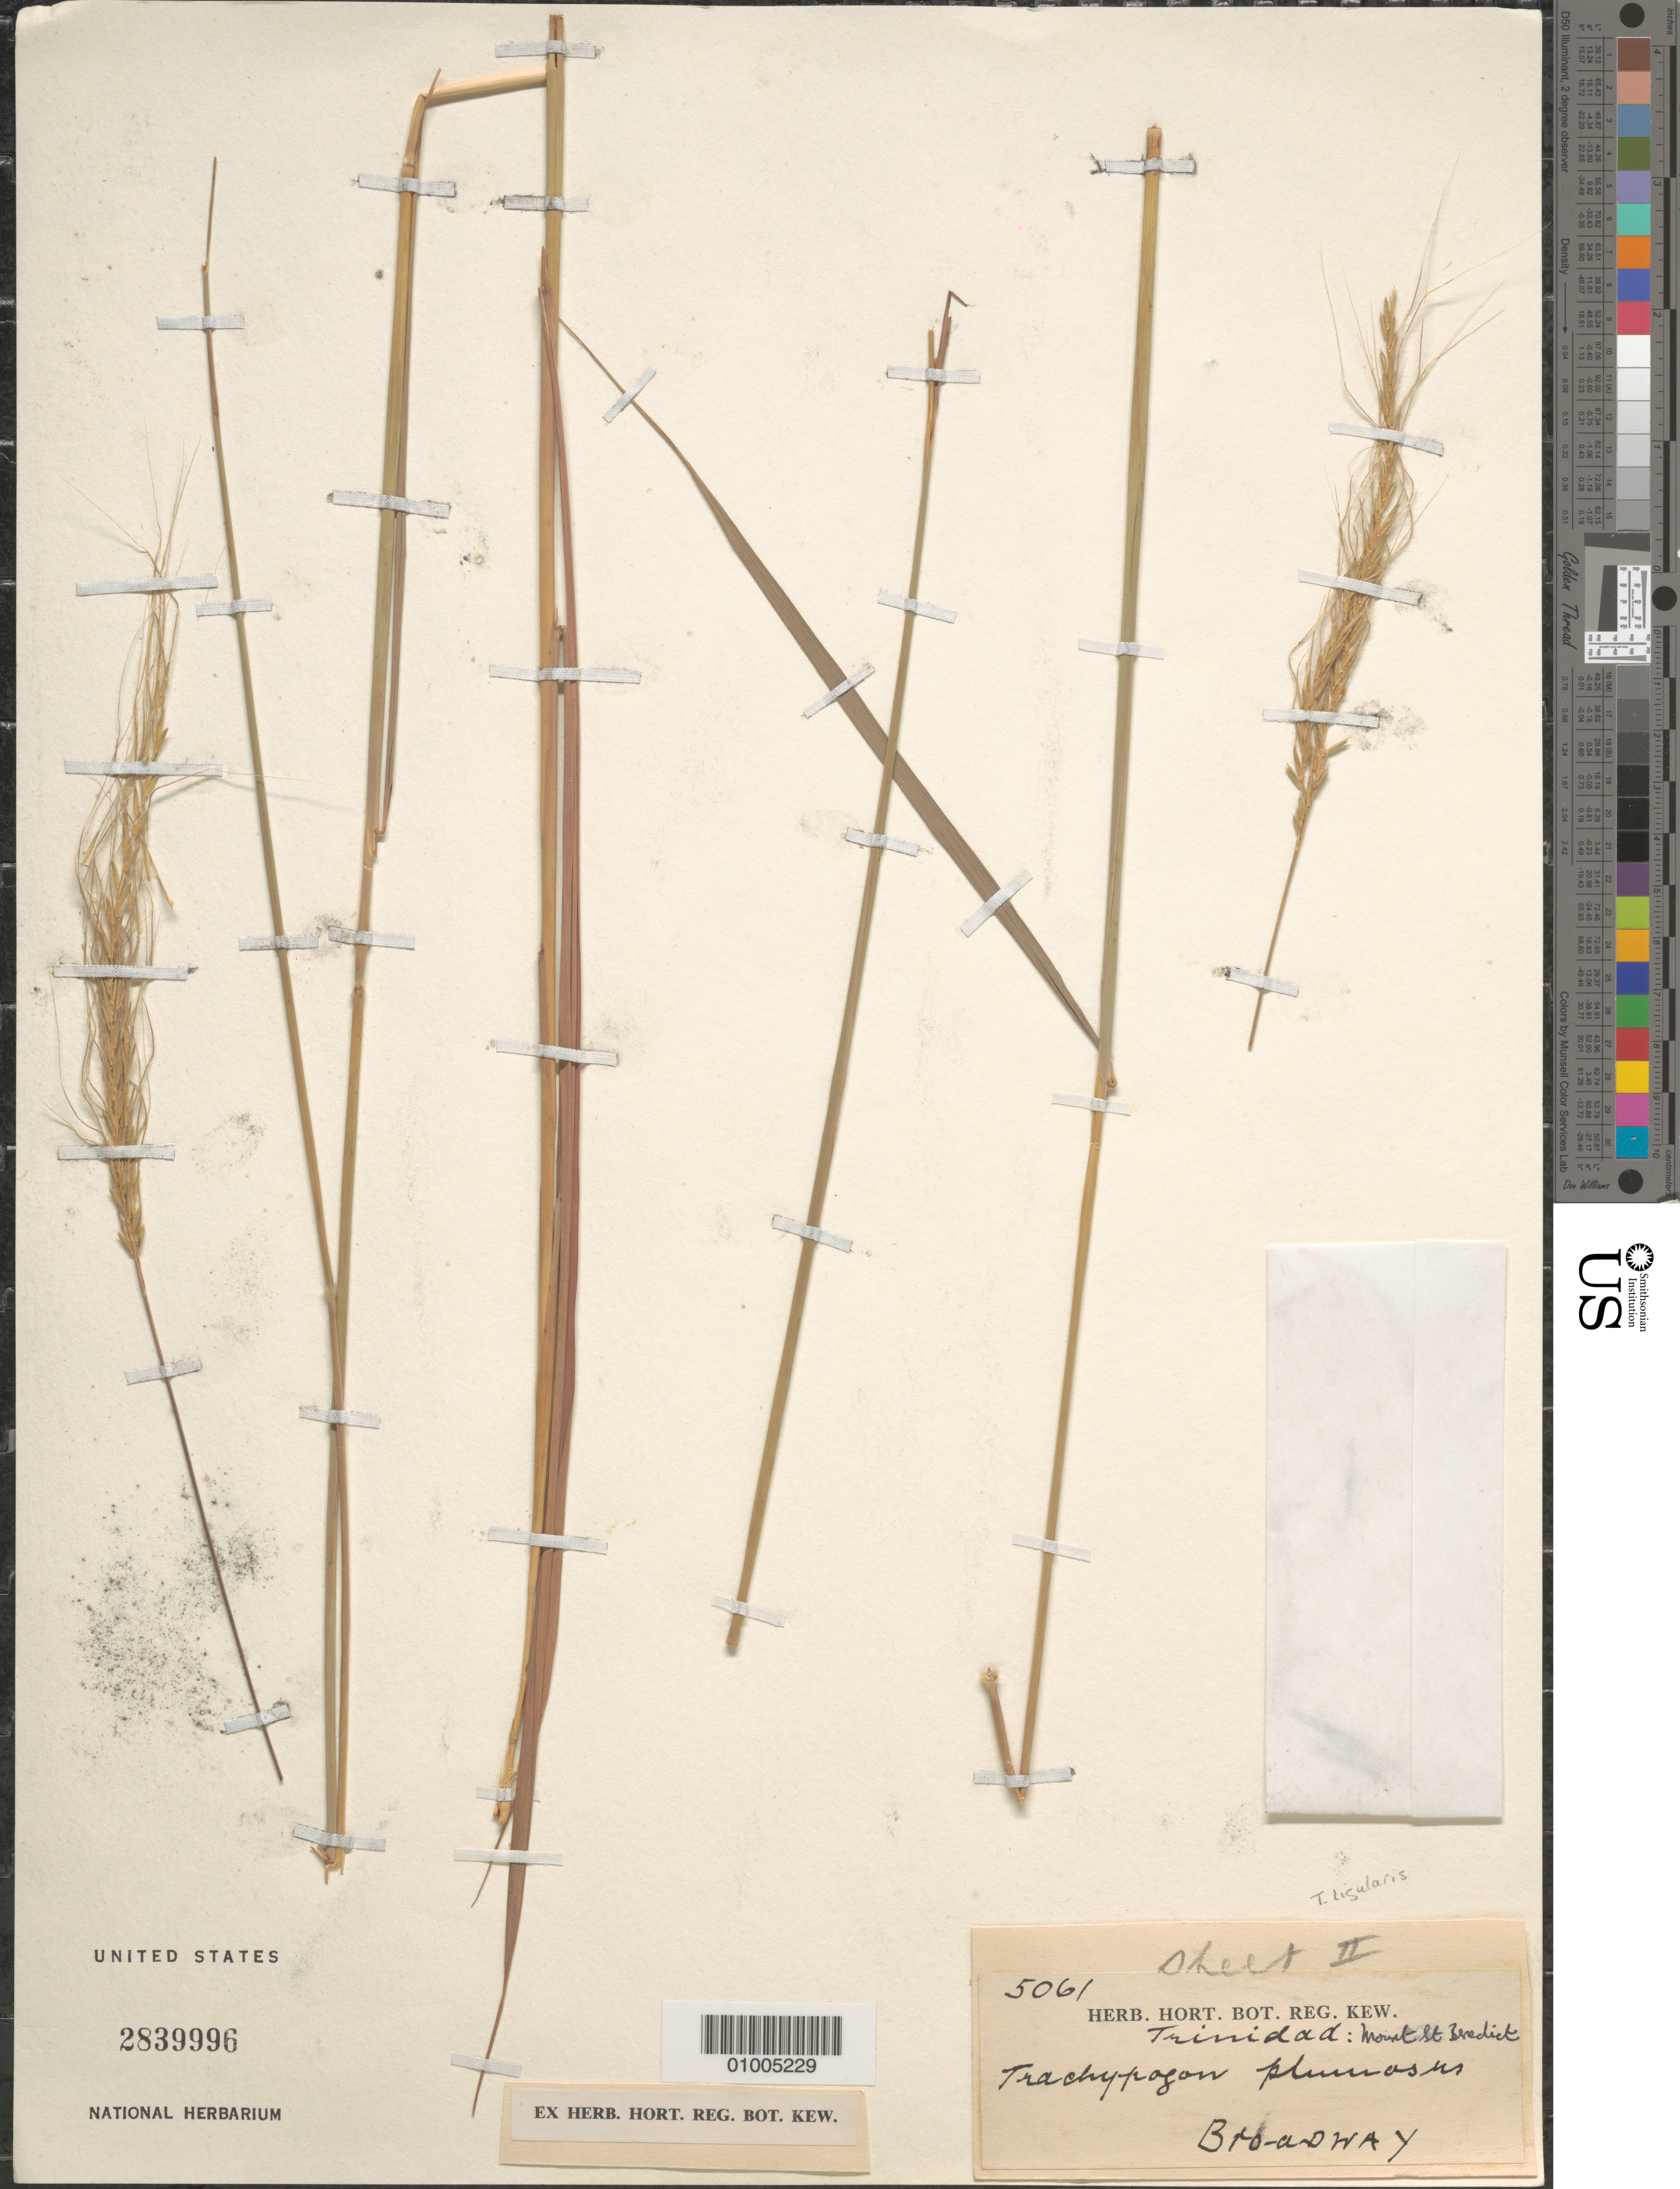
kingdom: Plantae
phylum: Tracheophyta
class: Liliopsida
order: Poales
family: Poaceae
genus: Trachypogon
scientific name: Trachypogon ligularis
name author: Nees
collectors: W. E. Broadway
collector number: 5061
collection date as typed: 02 Nov 1923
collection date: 1923-11-02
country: Trinidad and Tobago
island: Trinidad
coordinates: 0 N, 0 E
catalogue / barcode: US 2839996